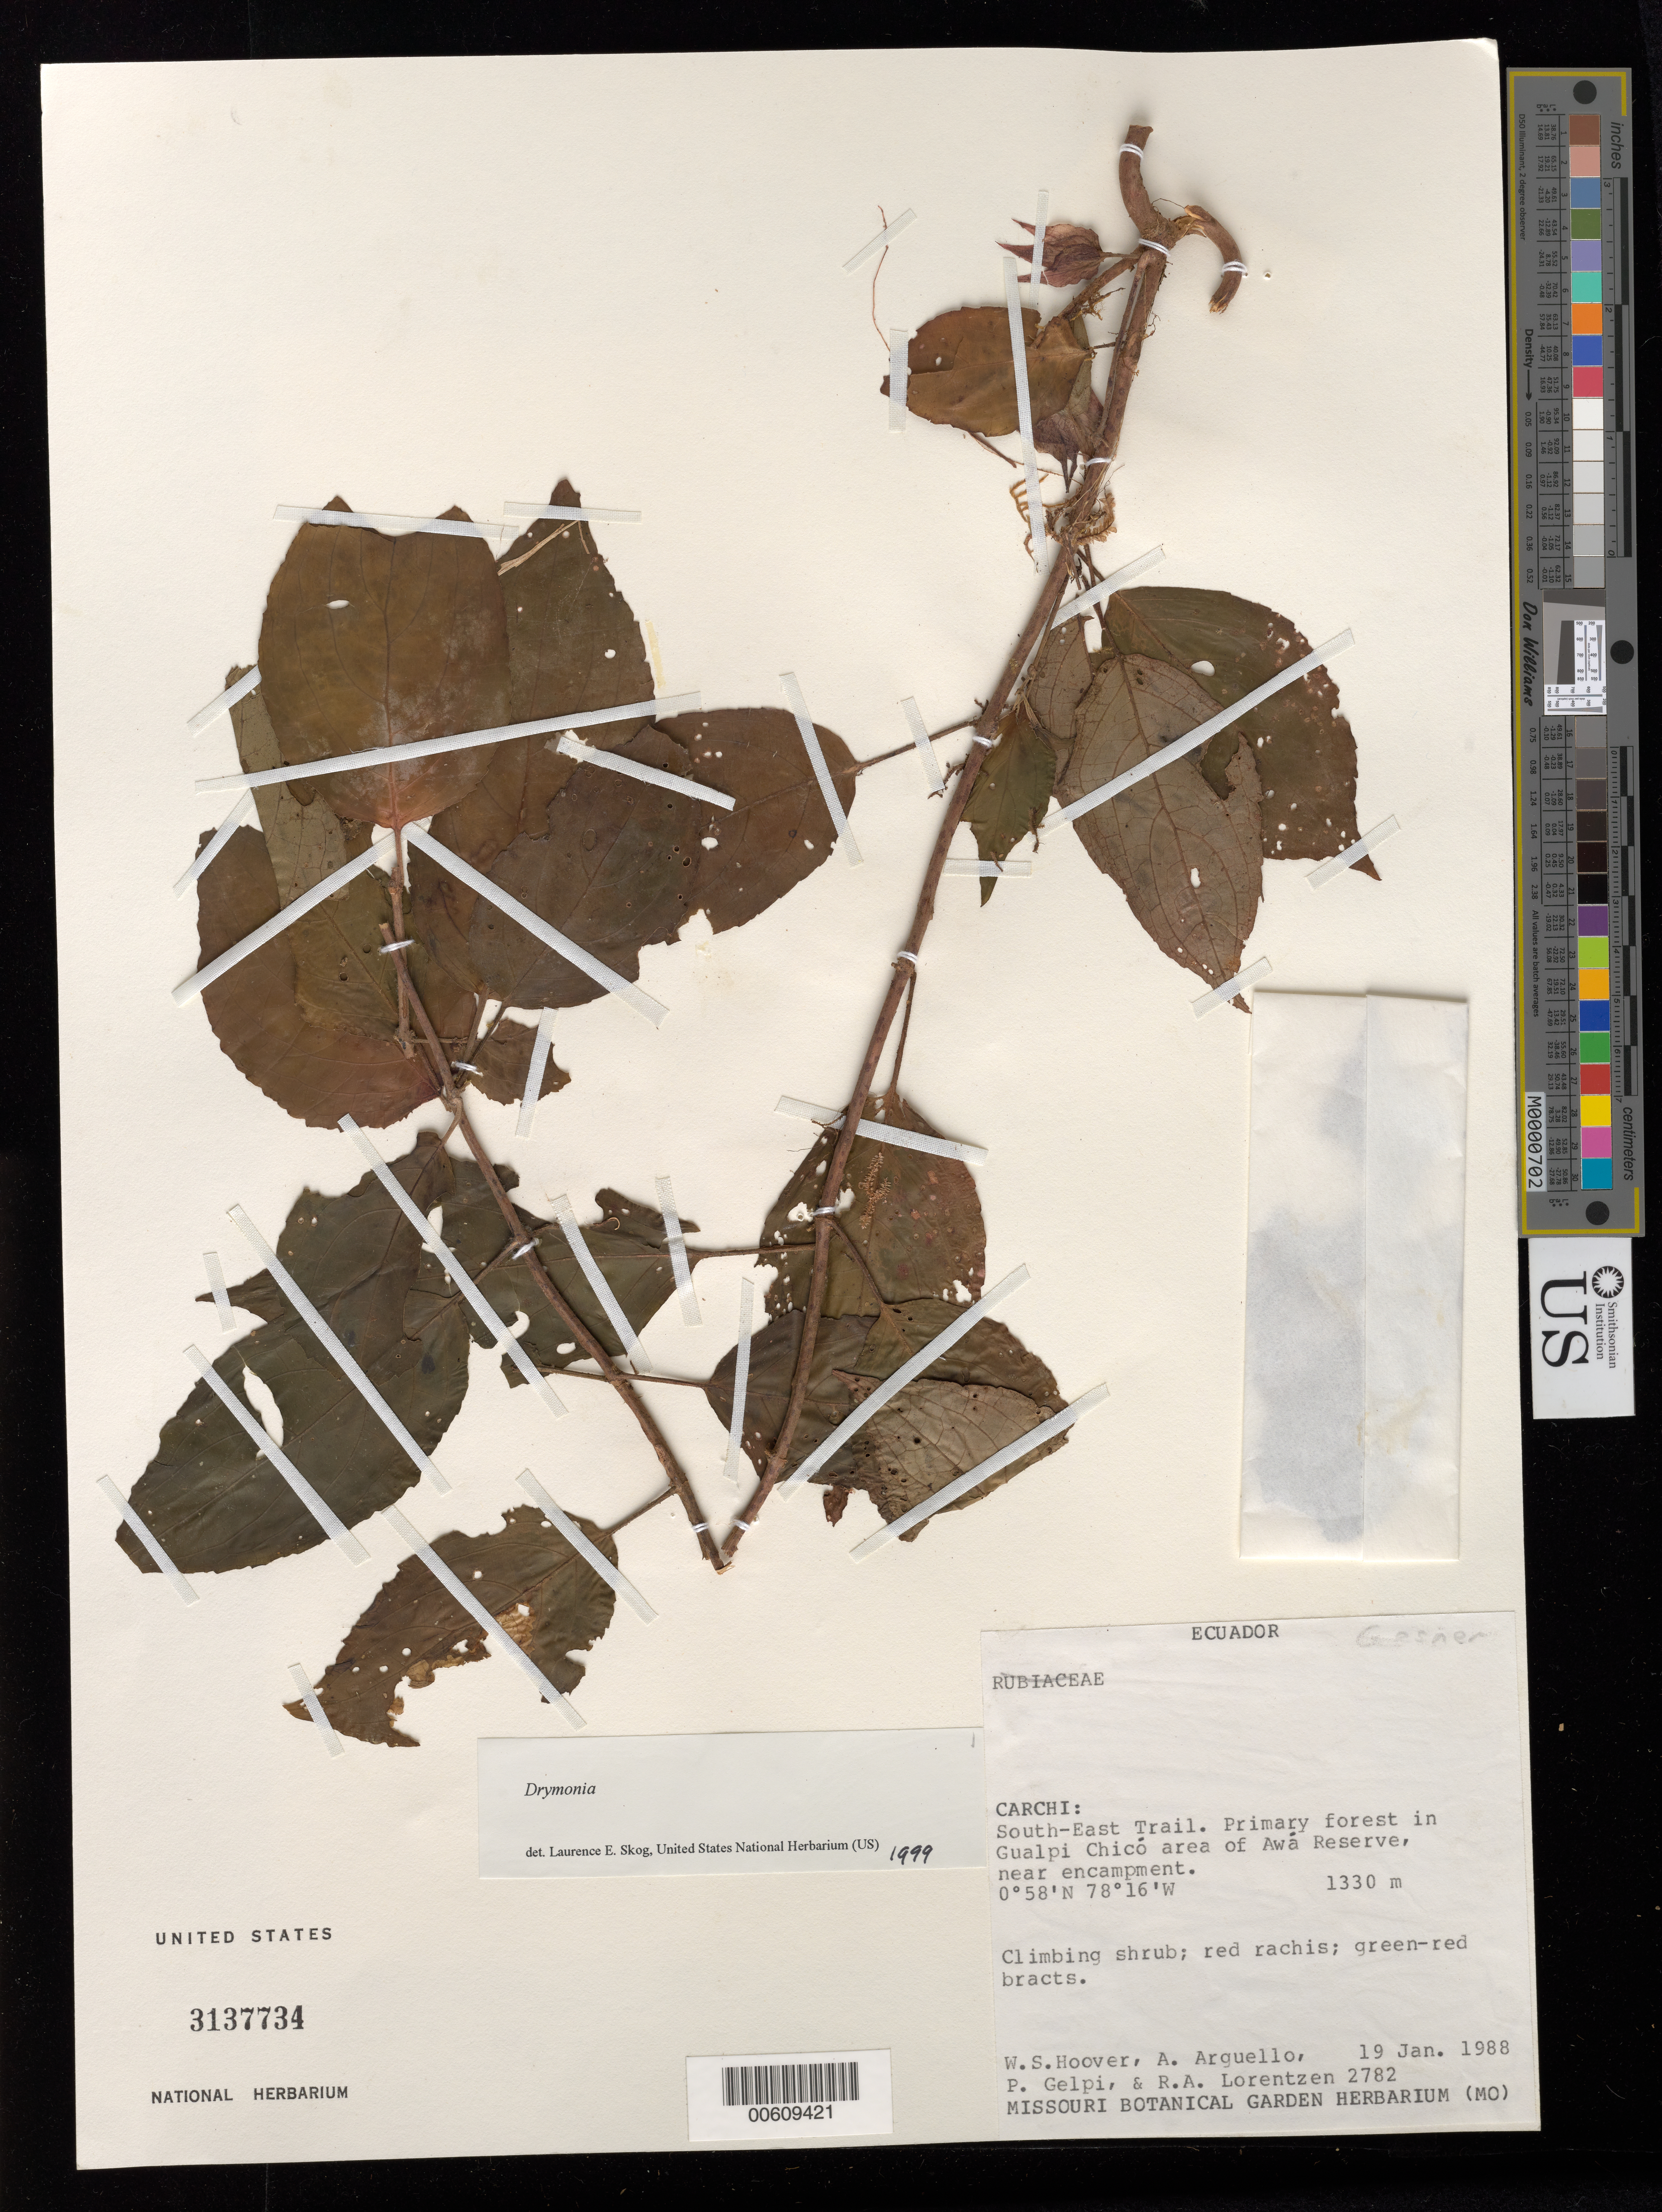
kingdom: Plantae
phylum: Tracheophyta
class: Magnoliopsida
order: Lamiales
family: Gesneriaceae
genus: Drymonia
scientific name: Drymonia sp.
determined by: Skog, Laurence E.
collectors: W. S. Hoover, A. Arguello, P. Gelpi & R. Lorentzen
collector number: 2782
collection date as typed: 19 Jan 1988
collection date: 1988-01-19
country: Ecuador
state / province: Carchi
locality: South-East Trail; Gualpi Chicó area of Awá Reserve, near encampment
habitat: Primary forest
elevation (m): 1330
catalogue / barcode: US 3137734